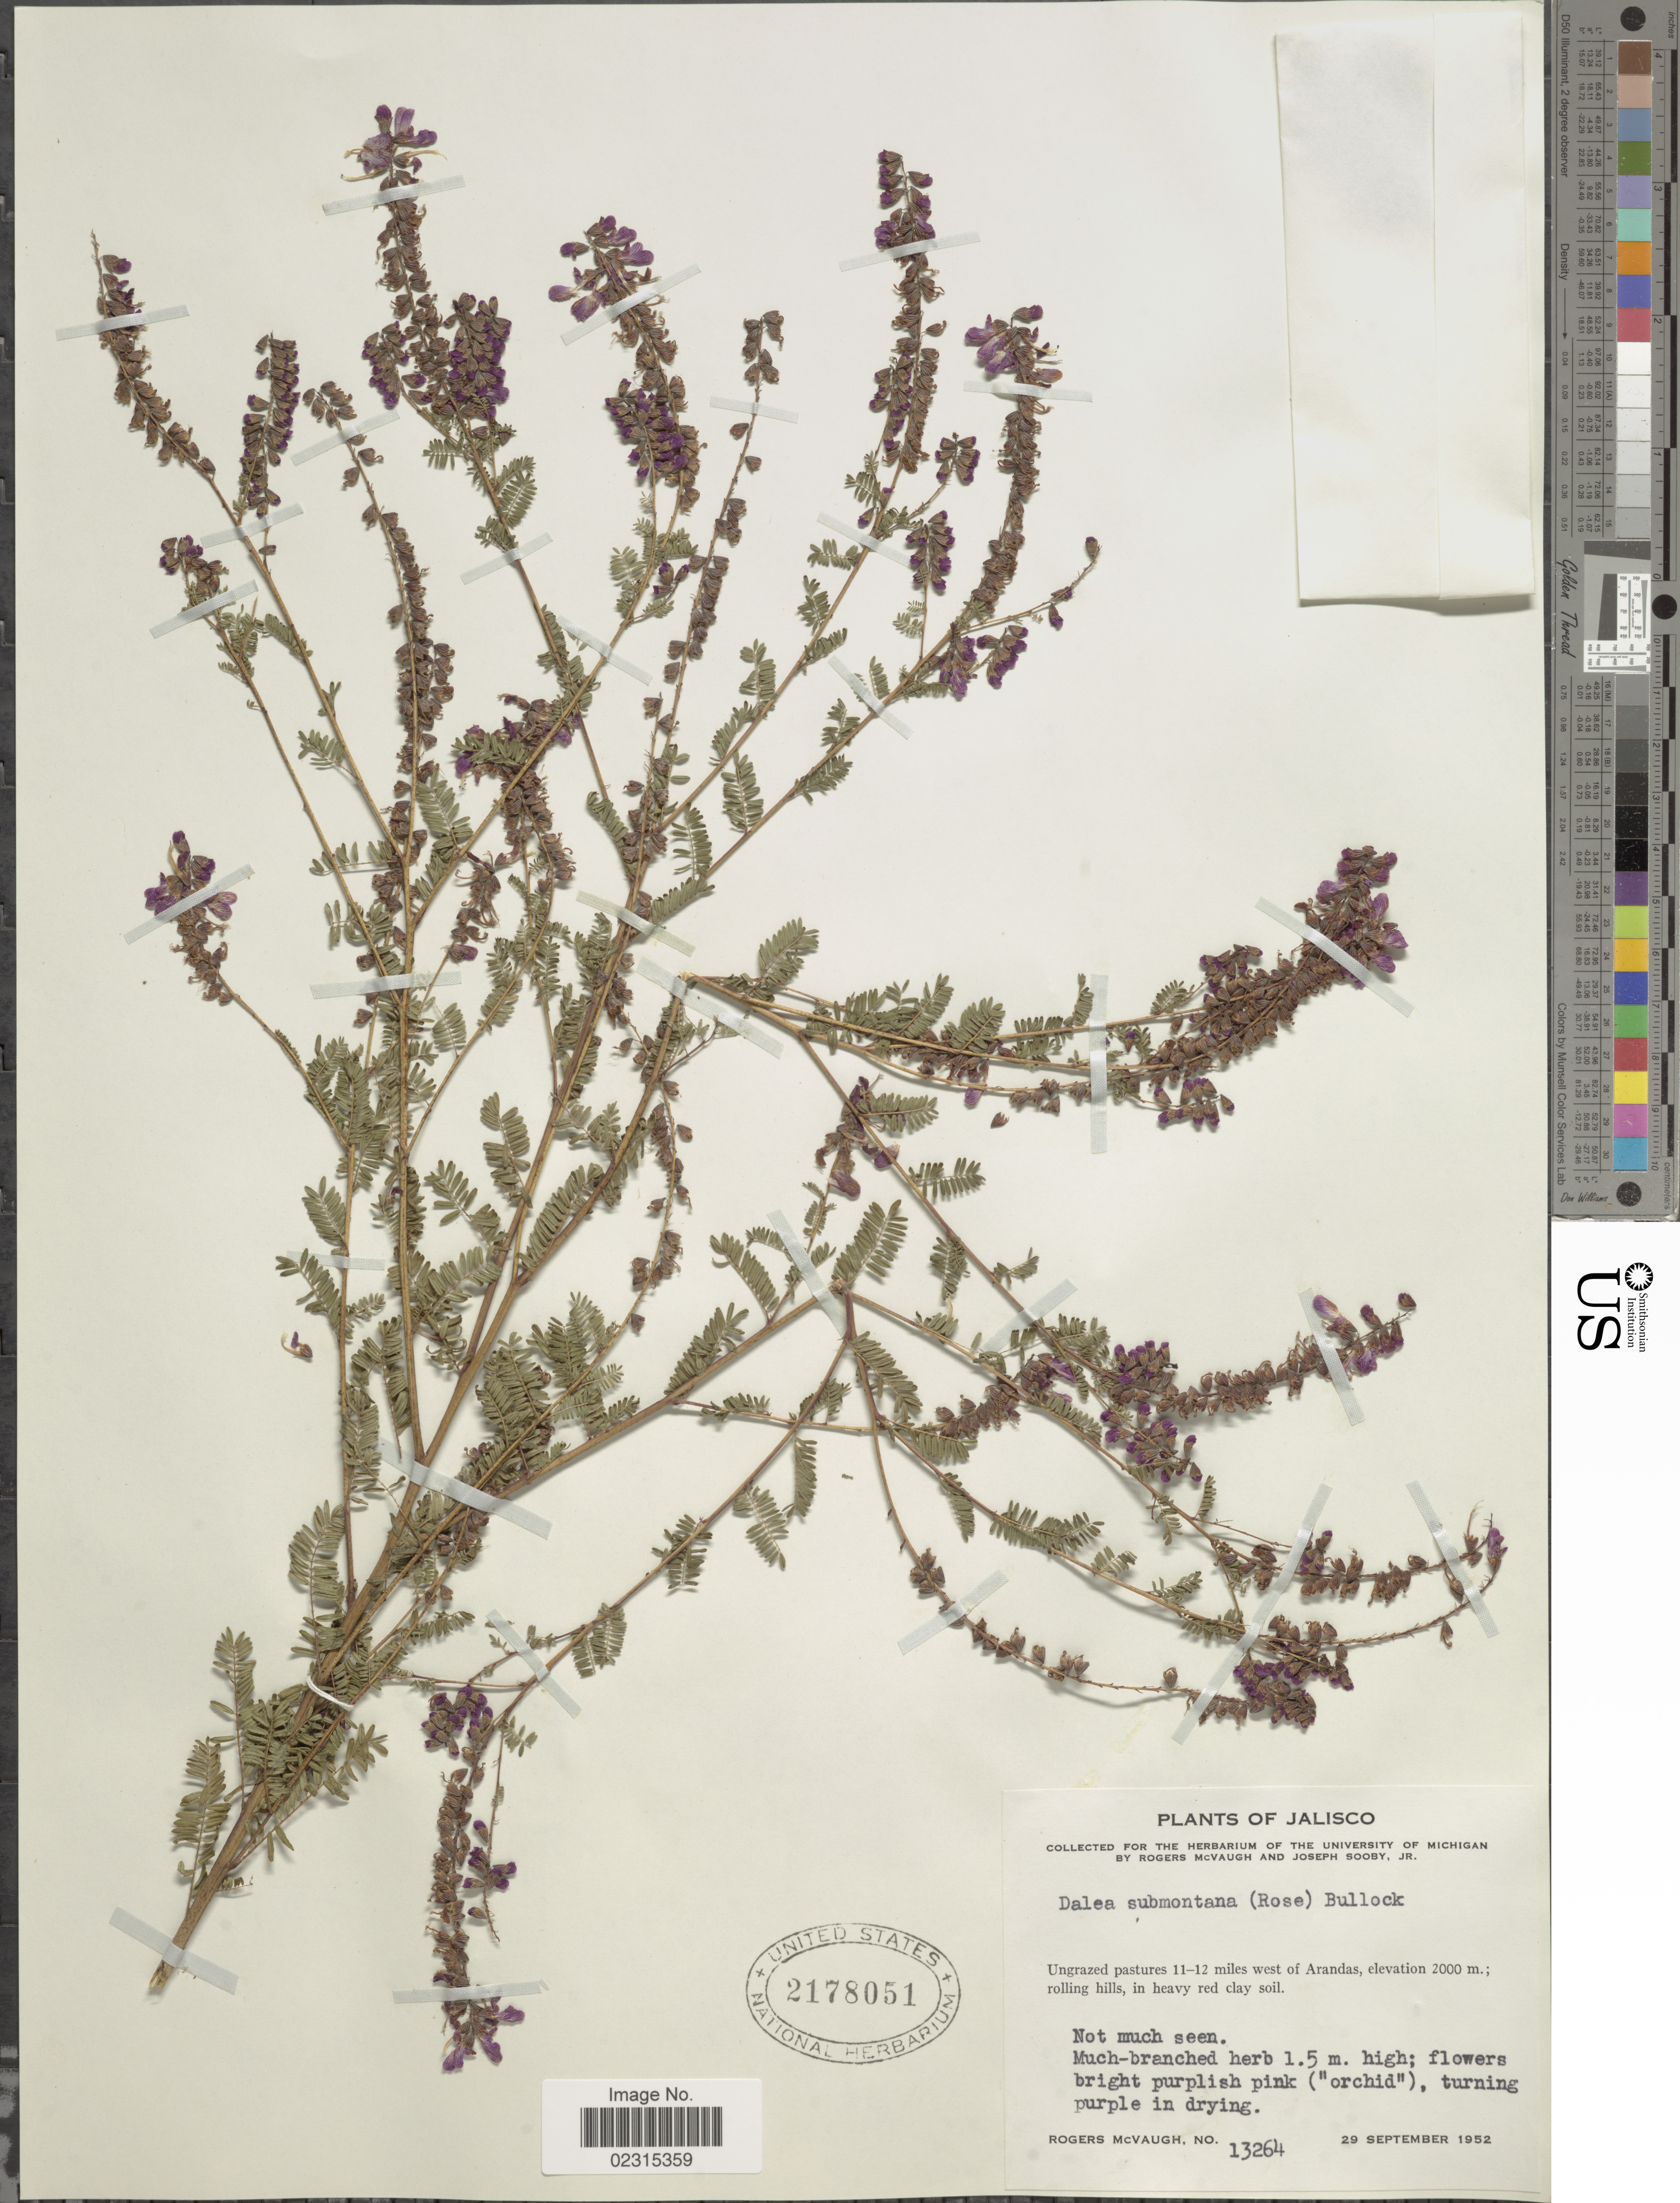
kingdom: Plantae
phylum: Tracheophyta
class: Magnoliopsida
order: Fabales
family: Fabaceae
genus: Marina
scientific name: Marina nutans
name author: (Cav.) Barneby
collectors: R. McVaugh & J. Sooby Jr.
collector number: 13264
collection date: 1952-09-29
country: Mexico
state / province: Jalisco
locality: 11-12 miles west of Arandas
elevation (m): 2000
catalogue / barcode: US 2178051